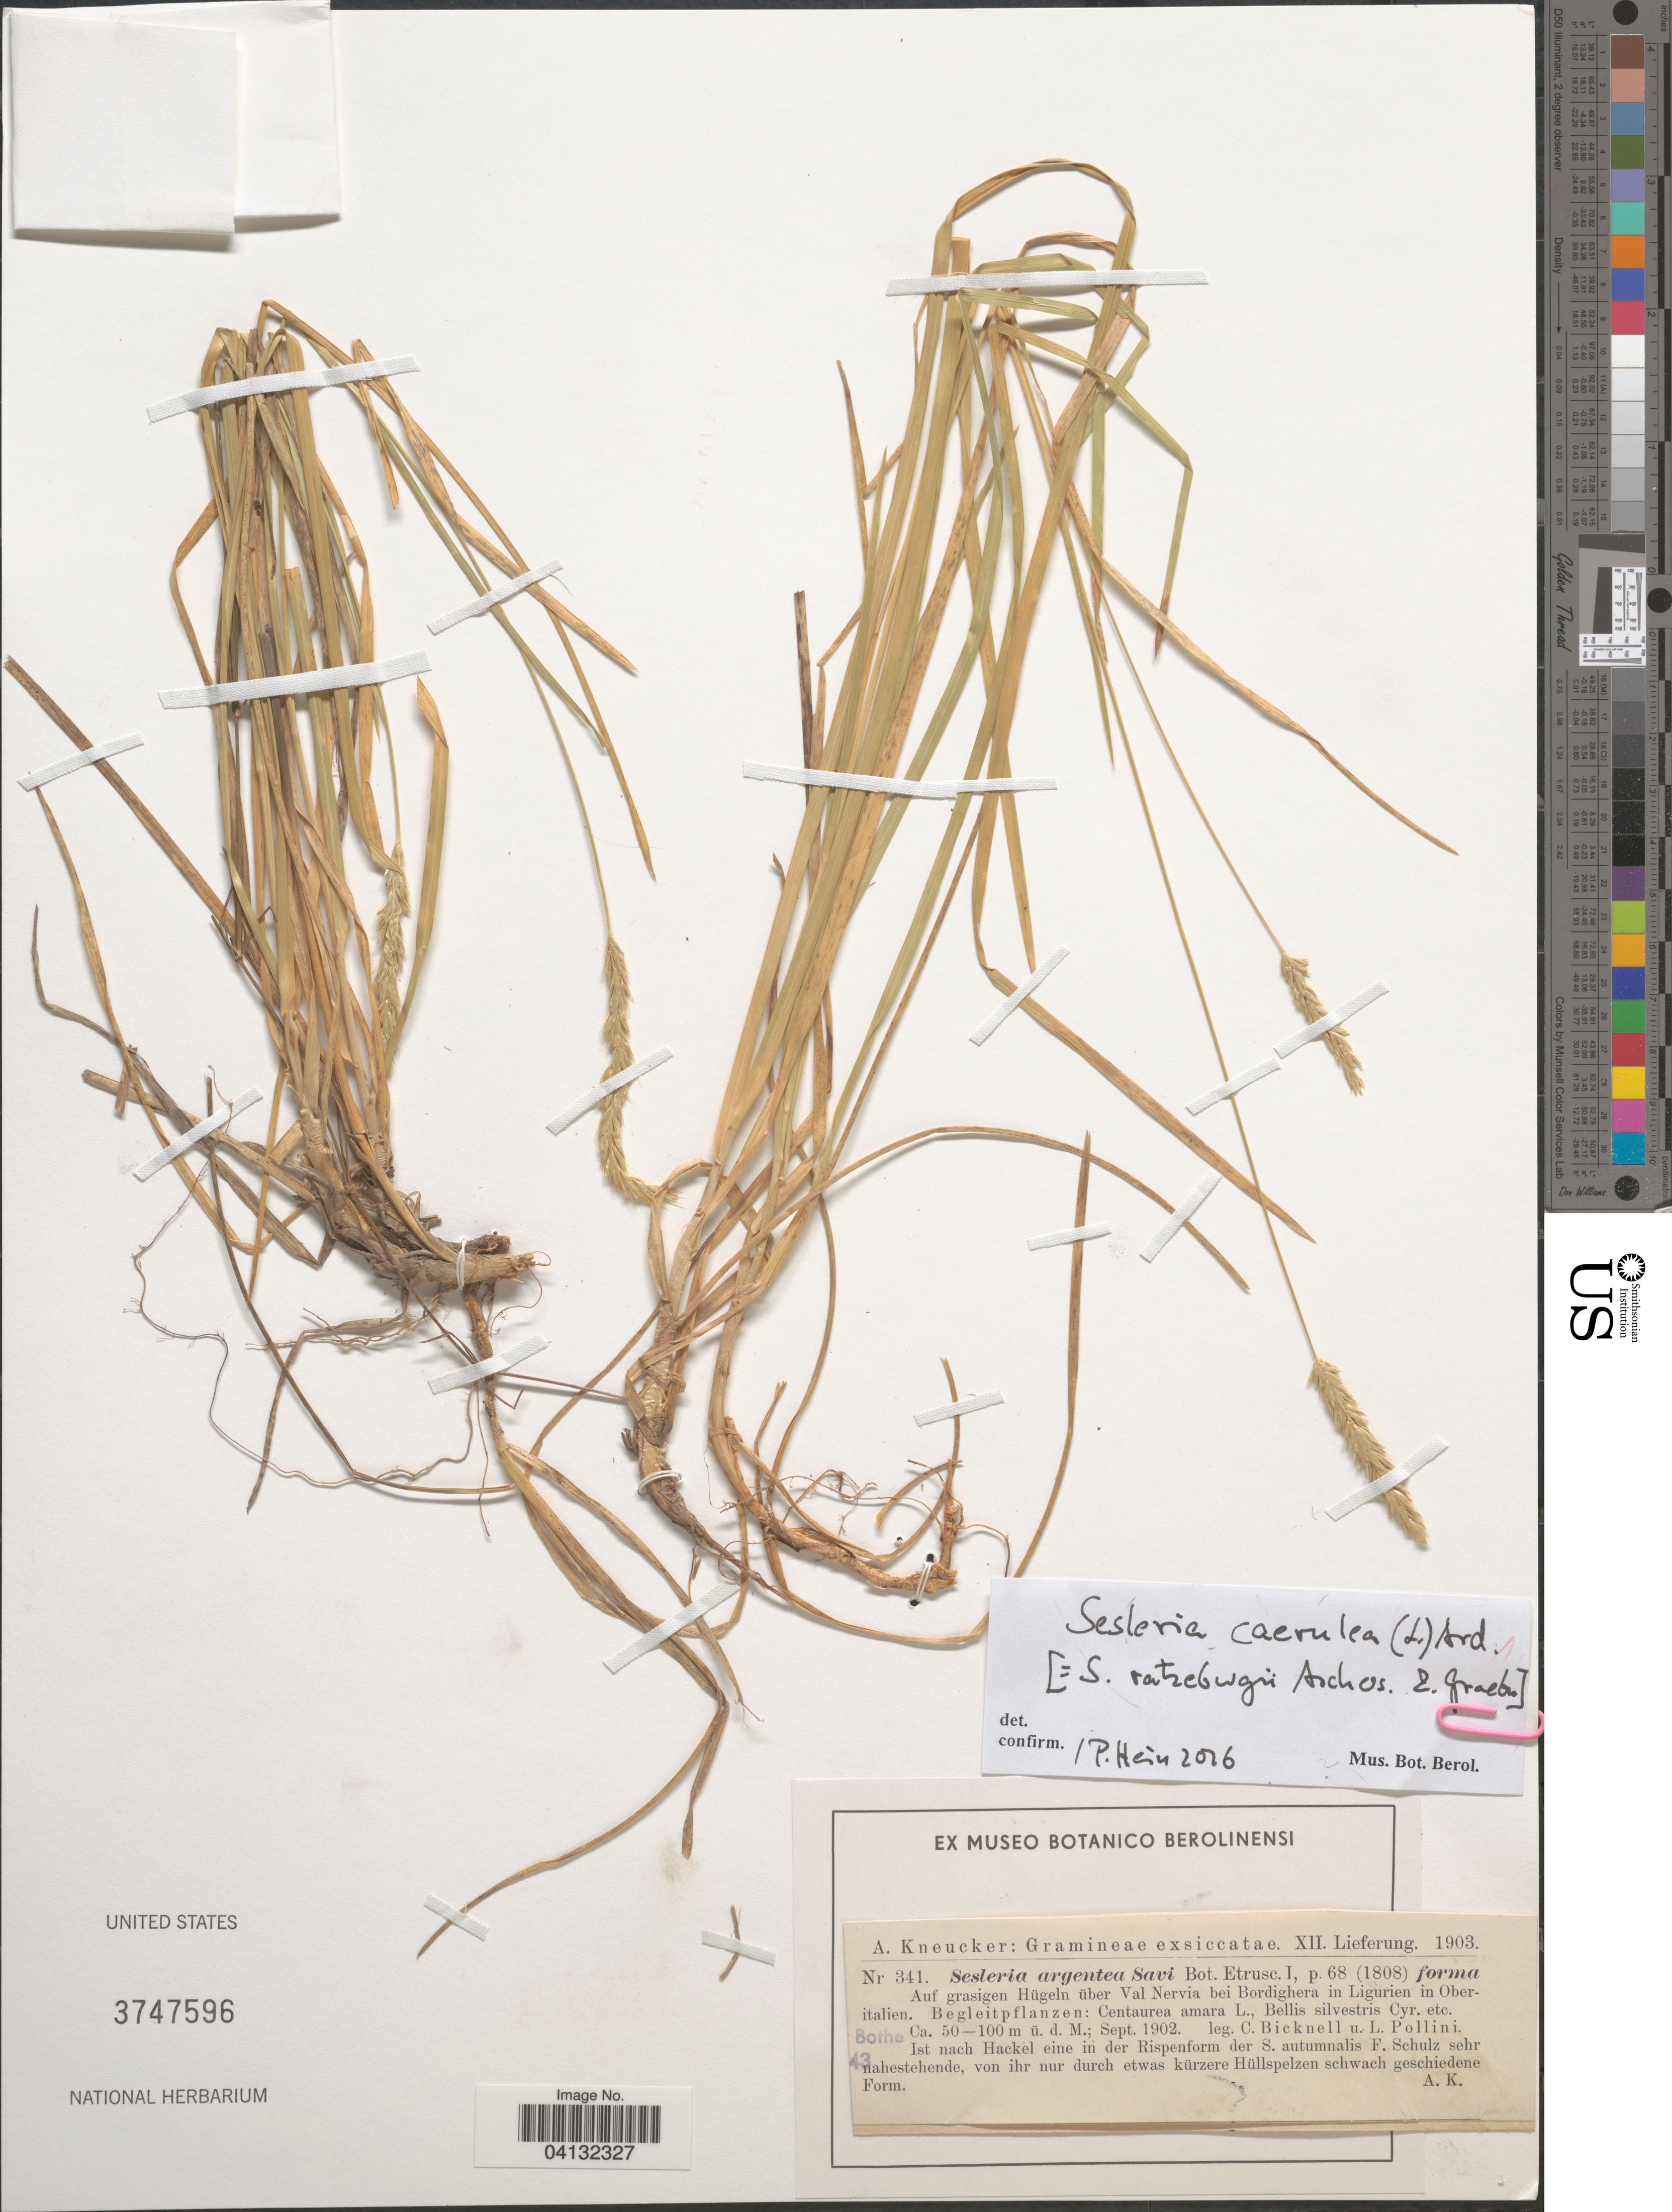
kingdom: Plantae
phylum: Tracheophyta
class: Liliopsida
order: Poales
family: Poaceae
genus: Sesleria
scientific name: Sesleria caerulea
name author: (L.) Ard.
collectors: C. Bicknell & L. Pollini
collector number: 341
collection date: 1902-09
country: Italy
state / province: Liguria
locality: Auf grasigen Hügeln über Val Nervia bei Bordighera in Ligurien in Ober-italien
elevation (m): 50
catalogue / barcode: US 3747596